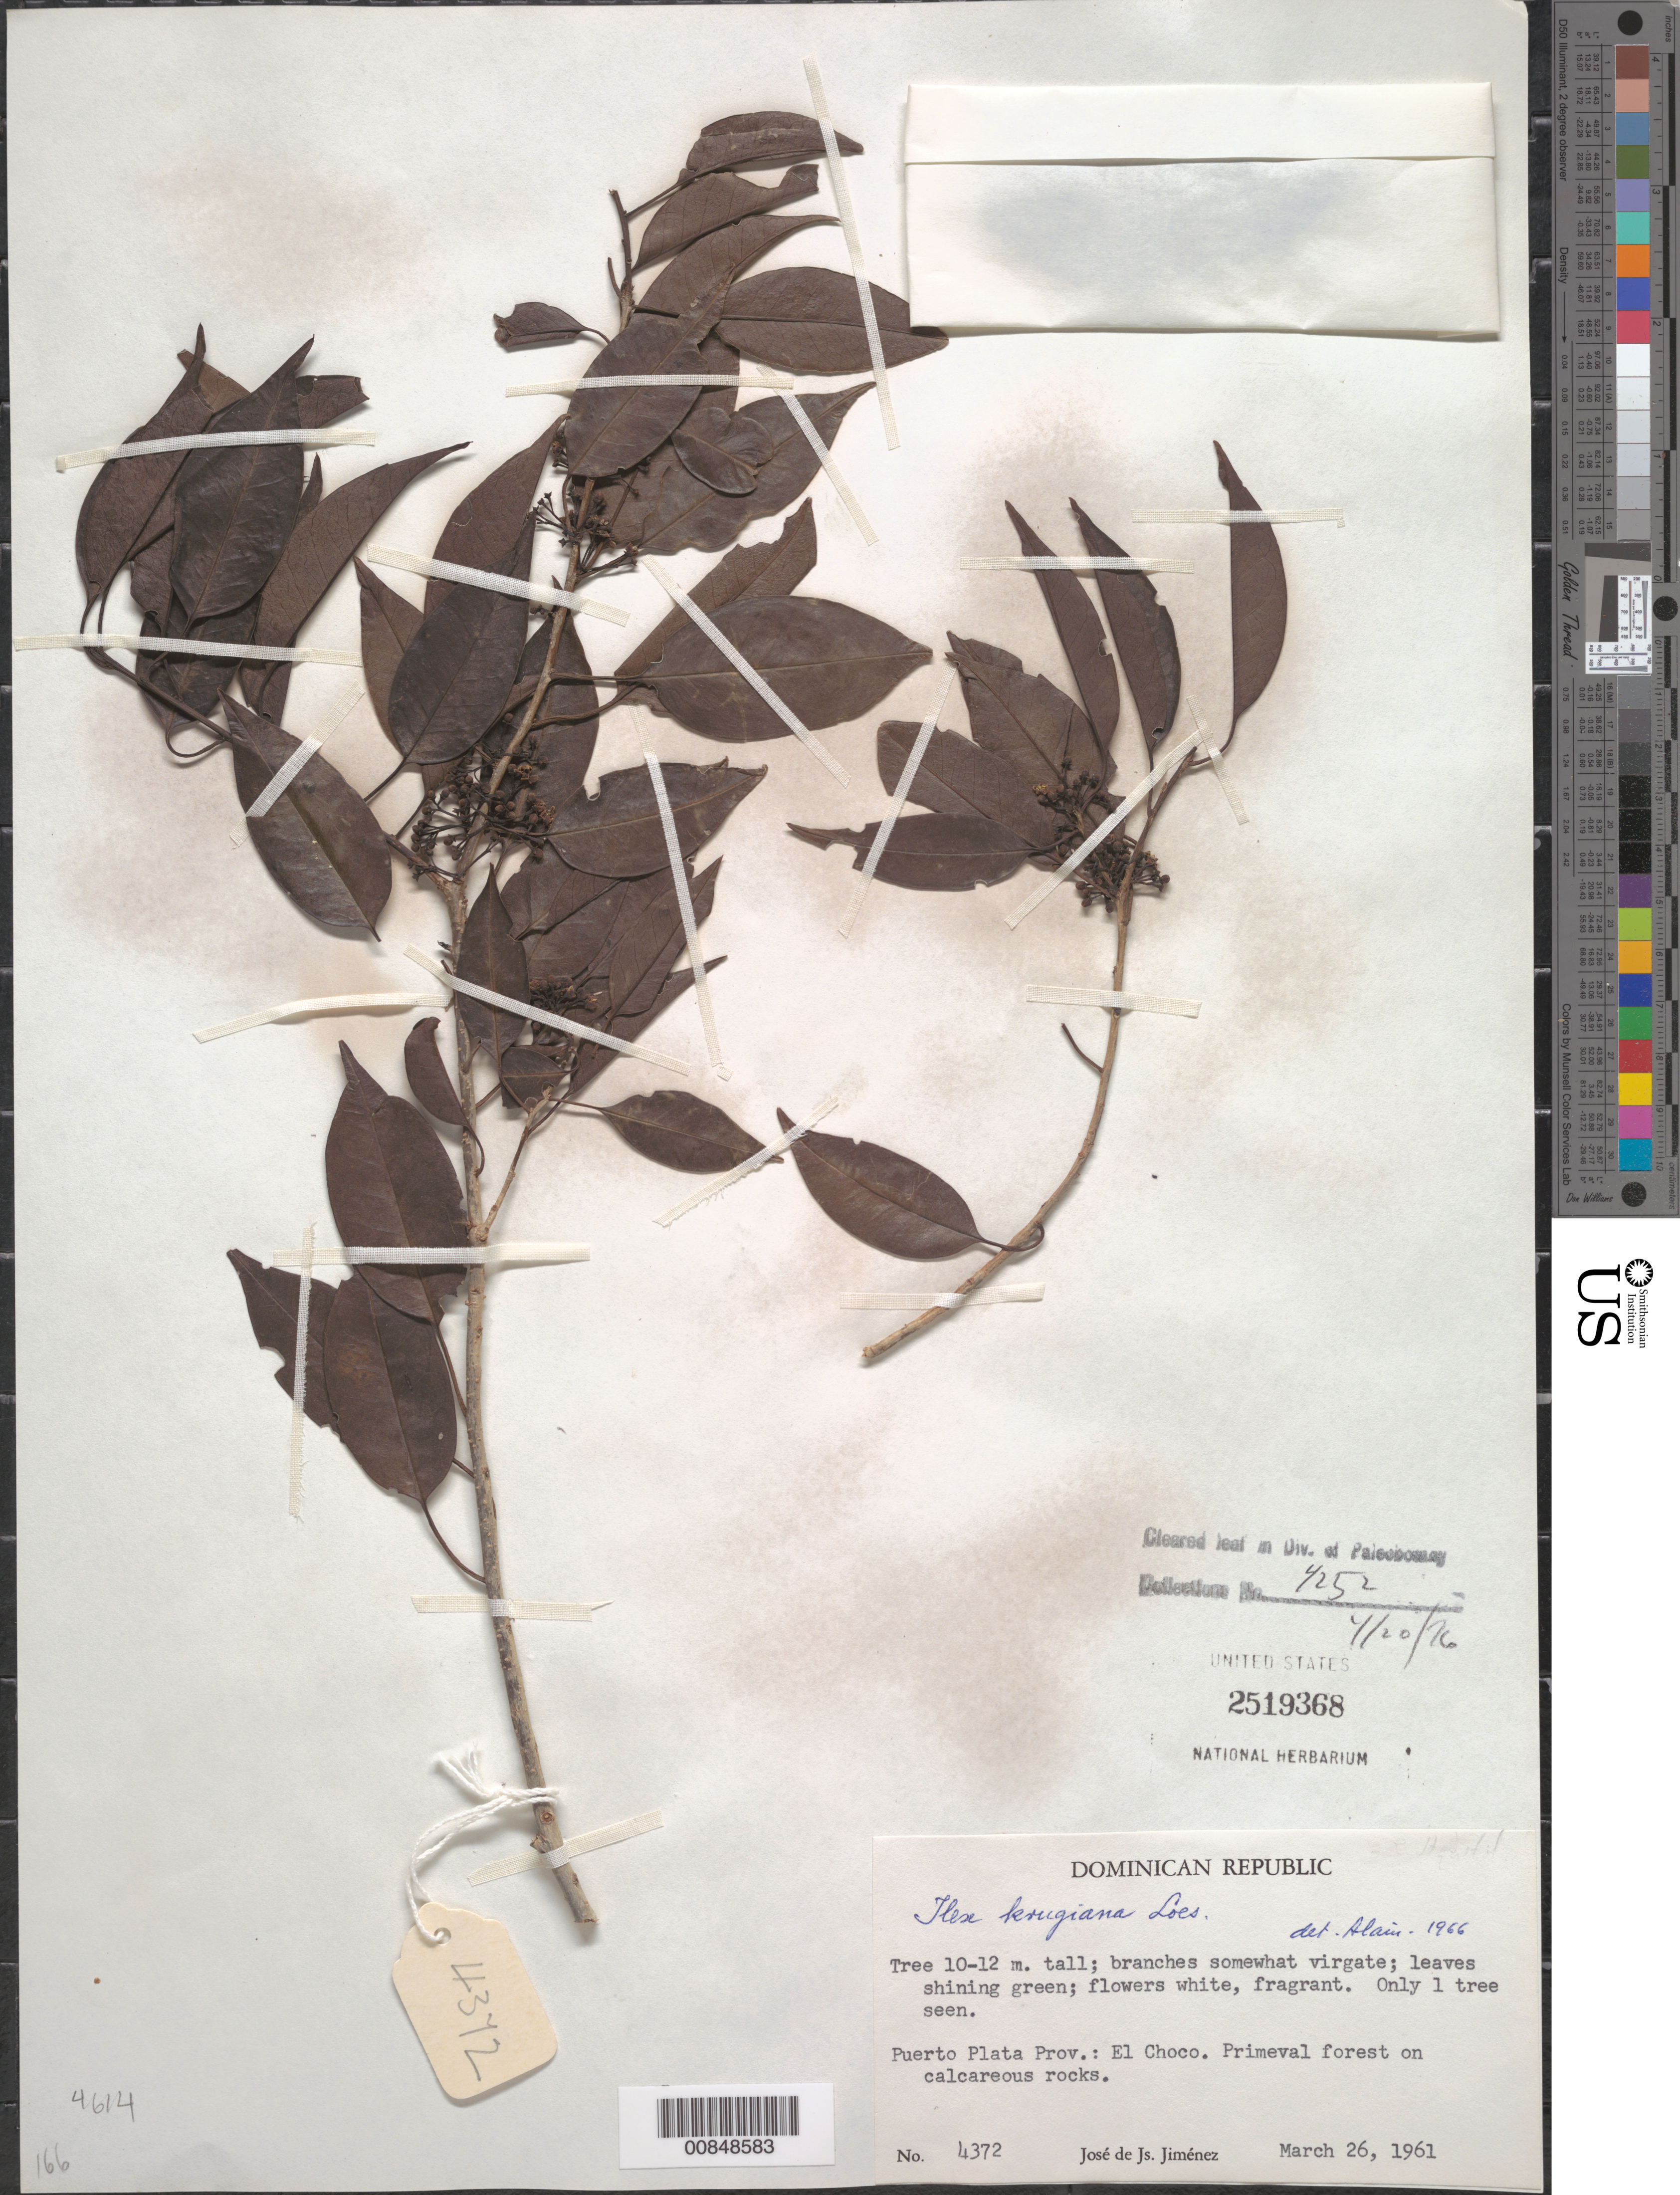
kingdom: Plantae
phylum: Tracheophyta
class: Magnoliopsida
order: Aquifoliales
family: Aquifoliaceae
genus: Ilex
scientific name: Ilex krugiana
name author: Loes.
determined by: Liogier, Alain H.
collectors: J. J. Jiménez Almonte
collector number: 4372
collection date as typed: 26 Mar 1961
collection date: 1961-03-26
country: Dominican Republic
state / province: Puerto Plata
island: Hispaniola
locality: El Choco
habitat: Primeval forest on calcareous rocks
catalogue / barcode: US 2519368